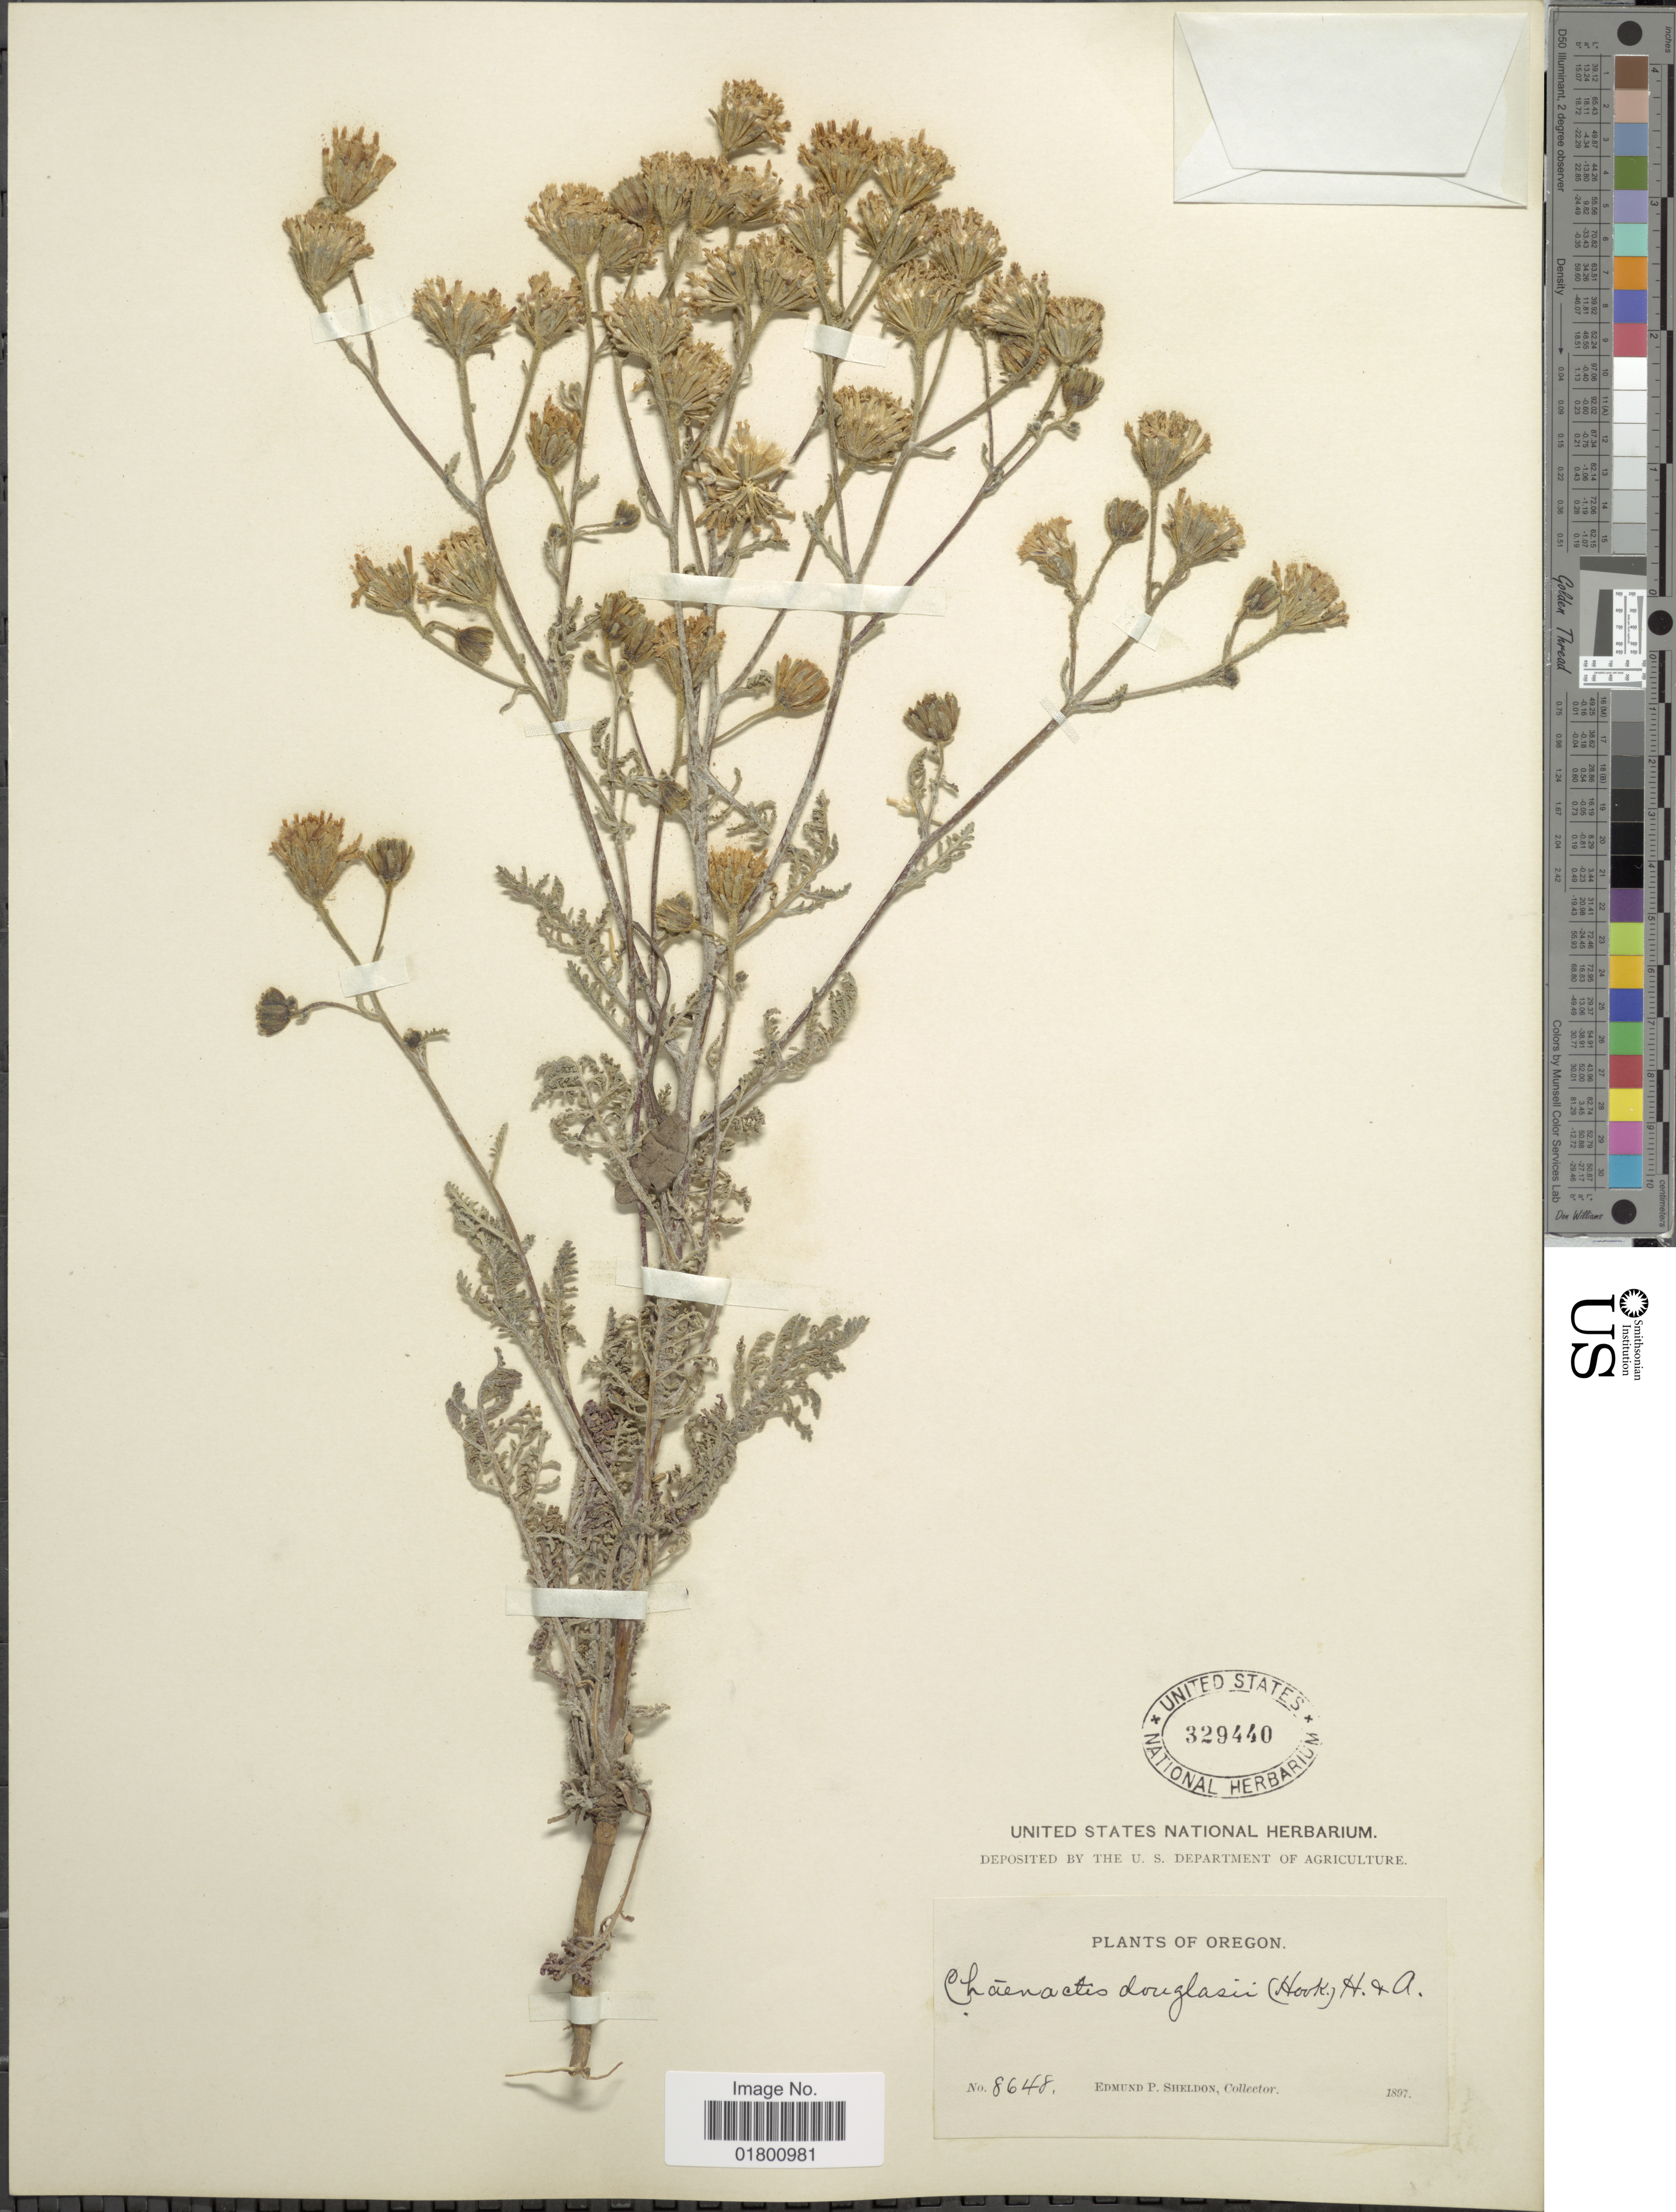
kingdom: Plantae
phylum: Tracheophyta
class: Magnoliopsida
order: Asterales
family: Asteraceae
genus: Chaenactis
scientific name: Chaenactis douglasii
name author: Hook. & Arn.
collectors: E. P. Sheldon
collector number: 8648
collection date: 1897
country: United States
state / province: Oregon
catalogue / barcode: US 329440